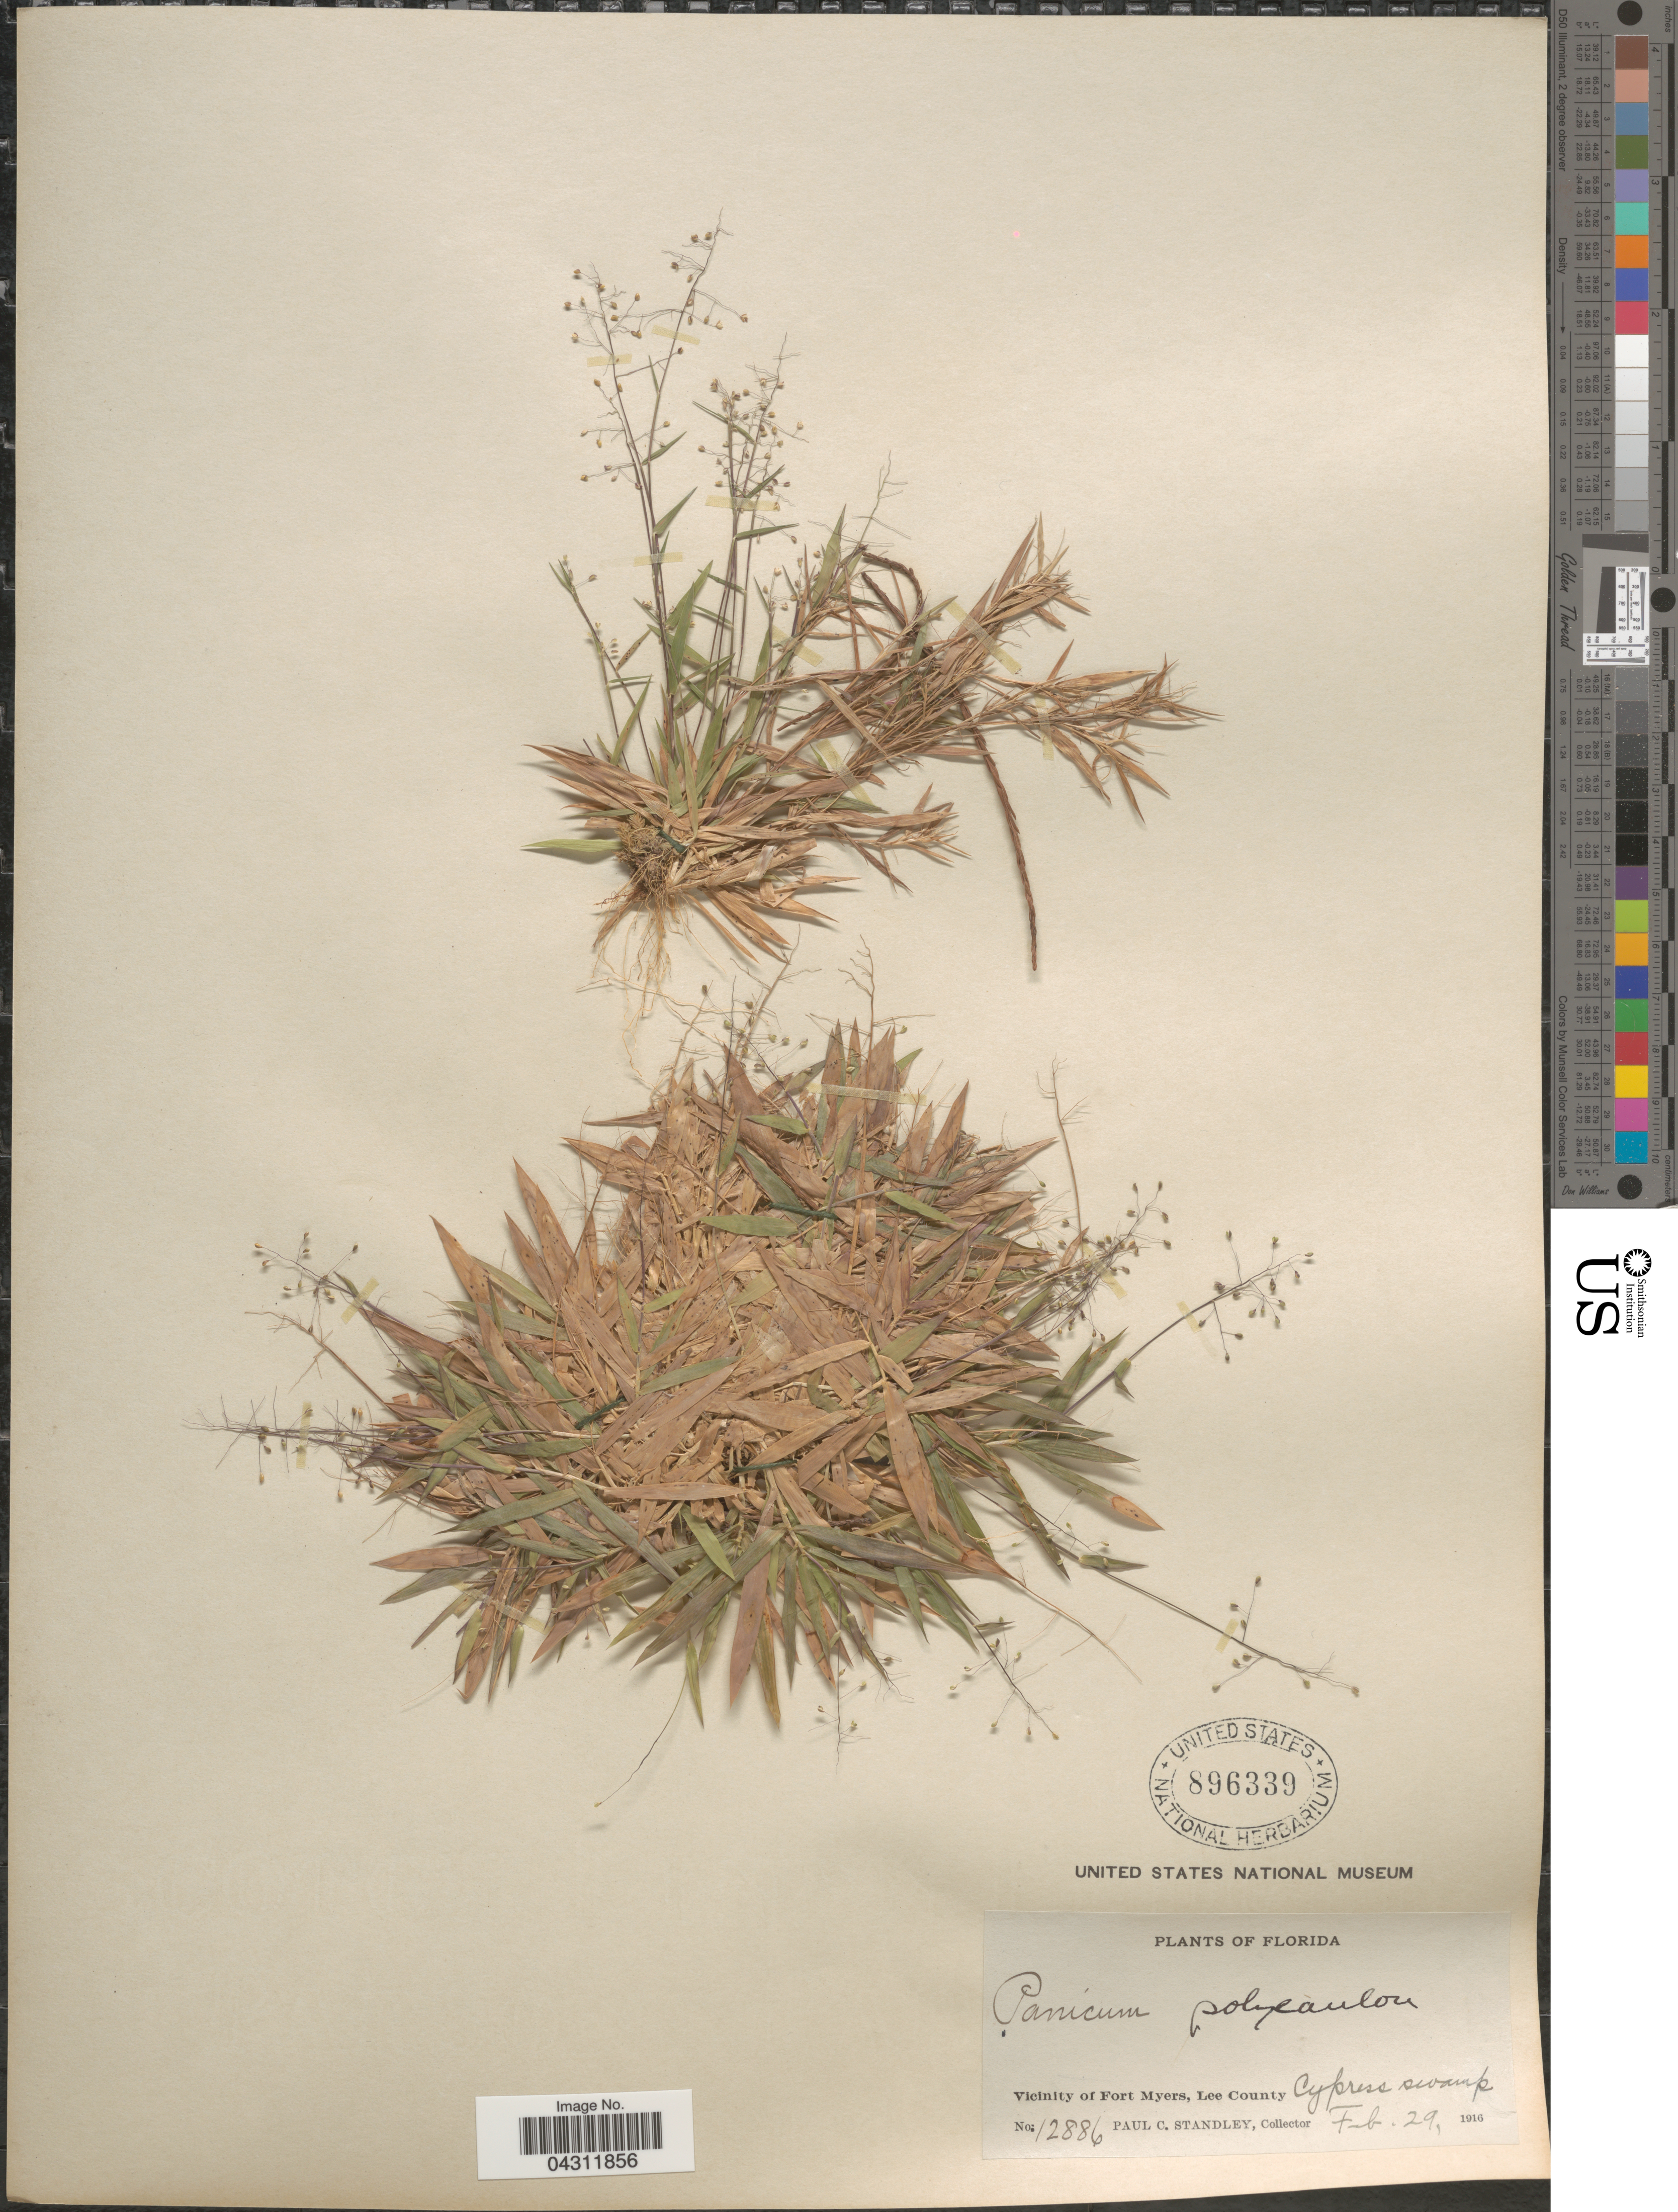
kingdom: Plantae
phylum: Tracheophyta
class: Liliopsida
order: Poales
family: Poaceae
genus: Dichanthelium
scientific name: Dichanthelium strigosum var. glabrescens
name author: (Griseb.) Freckmann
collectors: P. C. Standley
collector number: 12886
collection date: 1916-02-29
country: United States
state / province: Florida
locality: Vicinity of Fort Myers, Lee County. Cypress swamp.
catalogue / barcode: US 896339